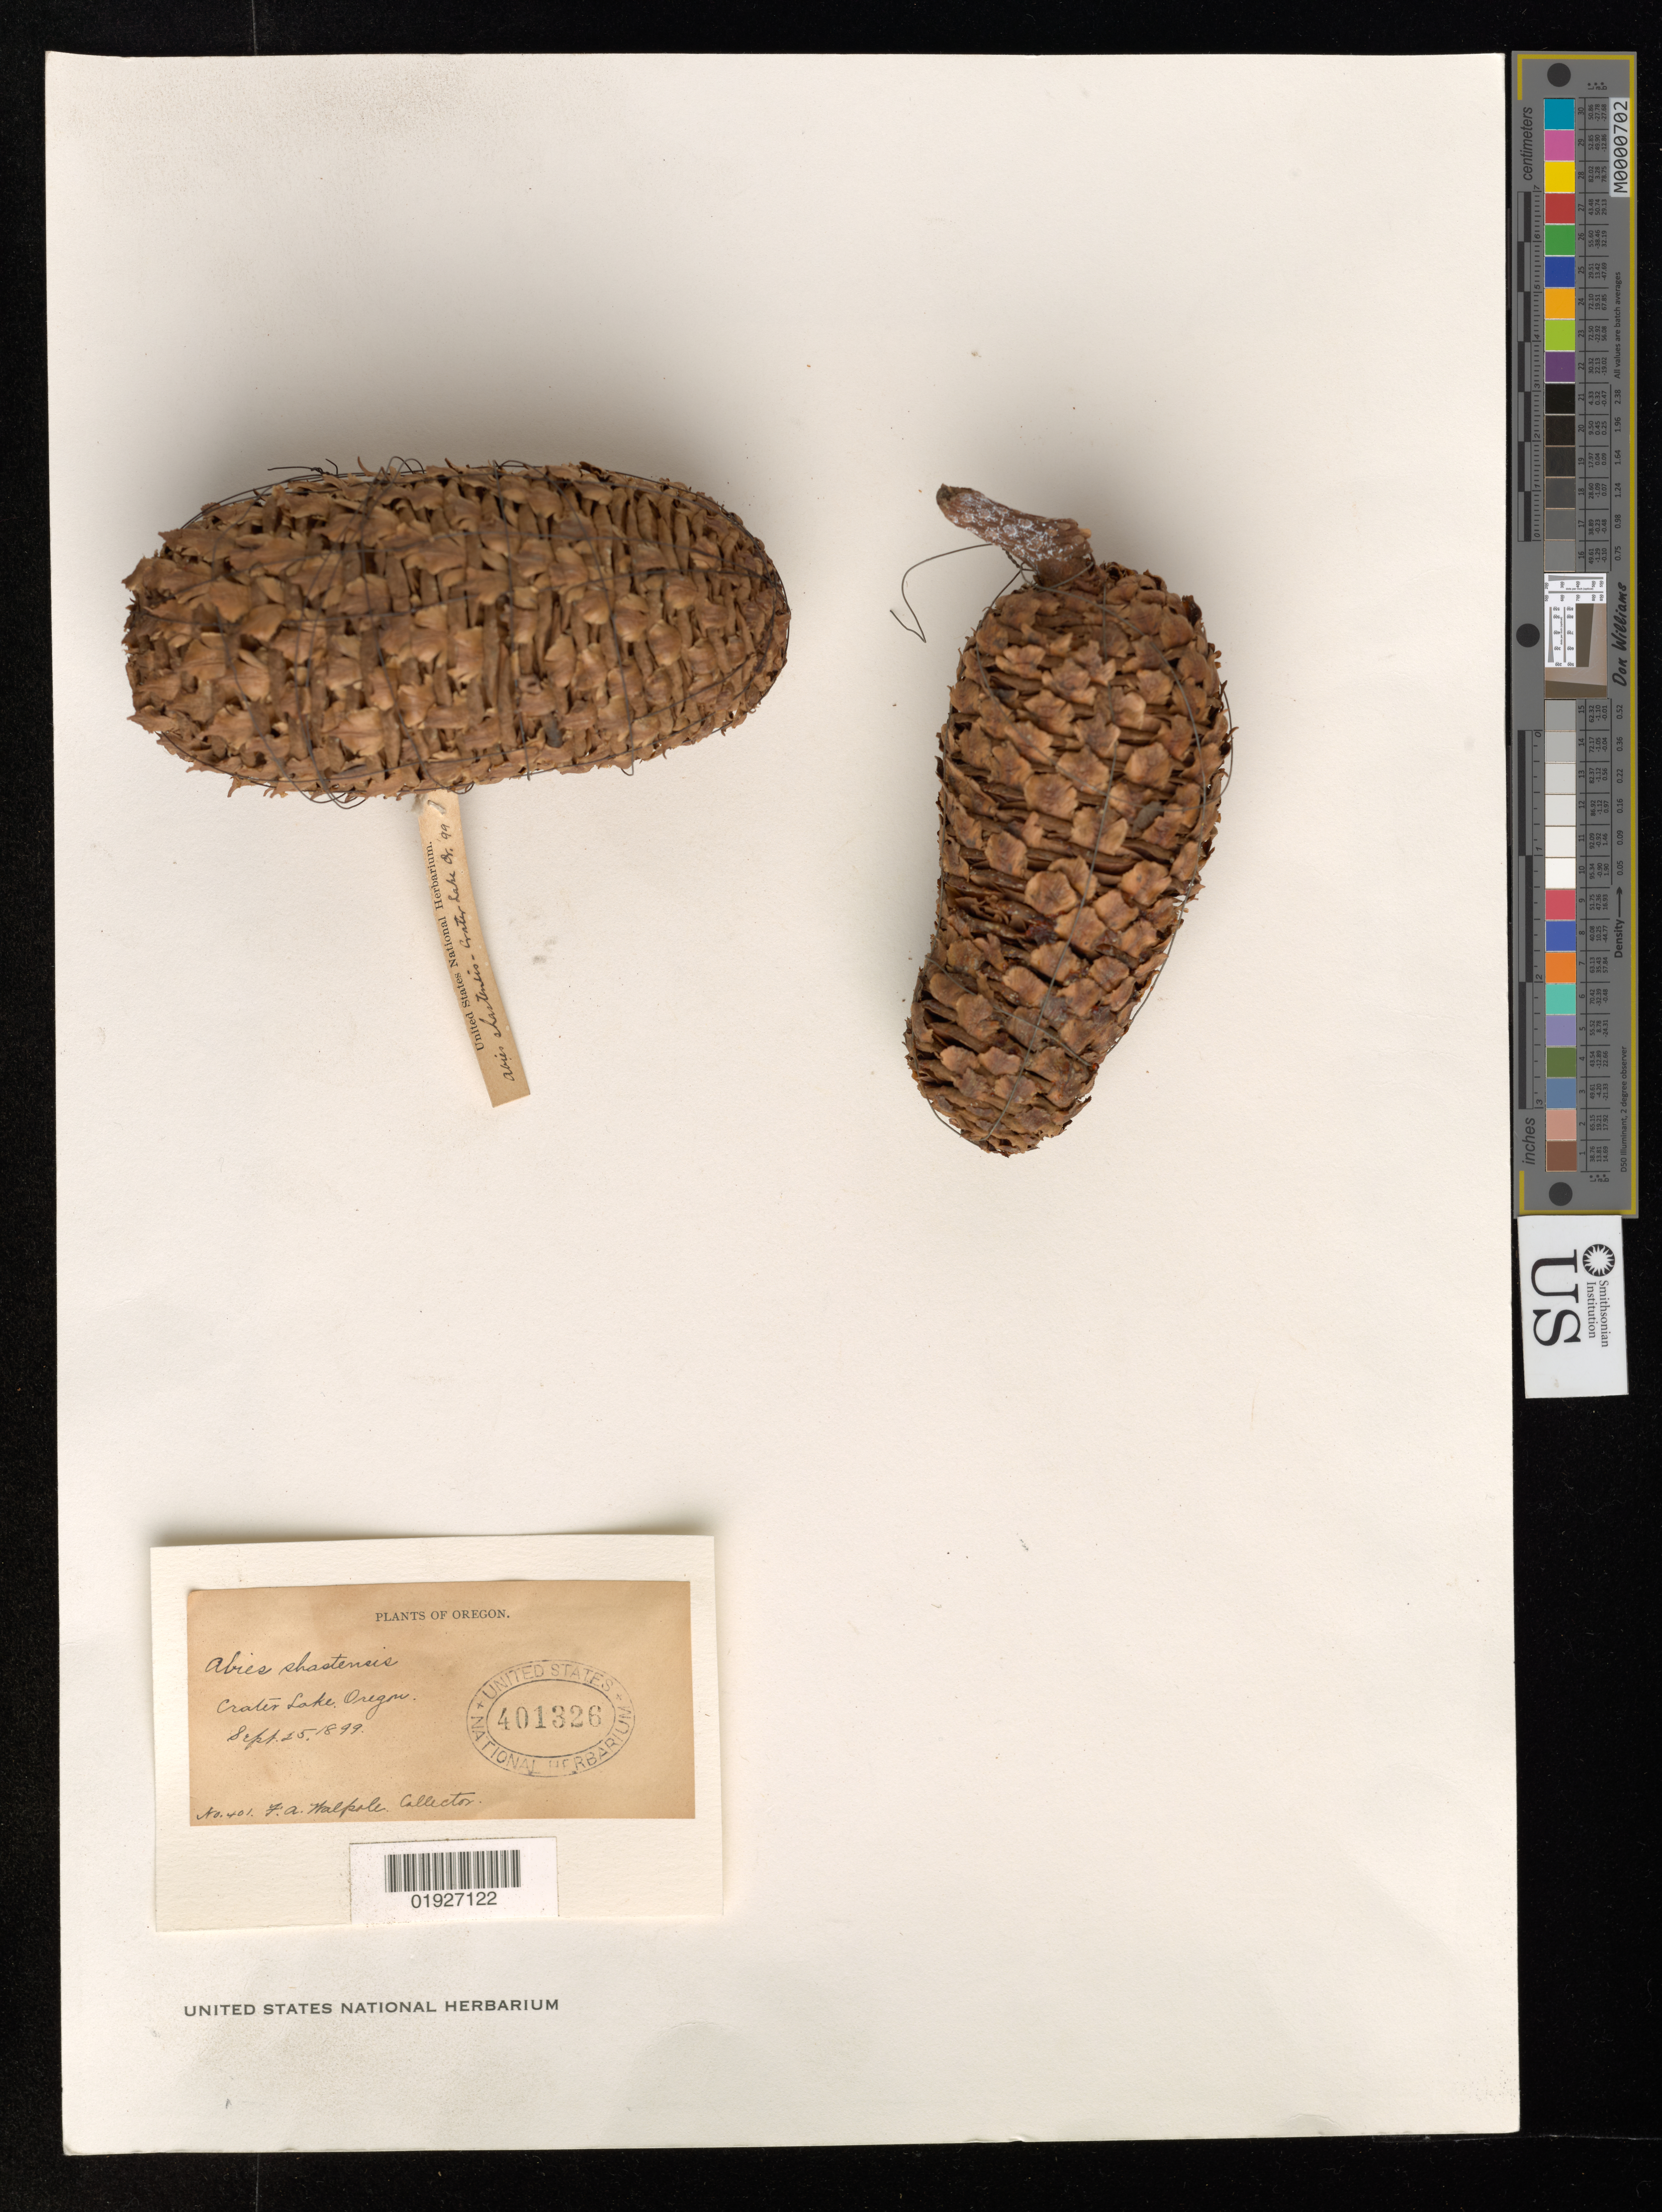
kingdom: Plantae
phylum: Tracheophyta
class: Pinopsida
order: Pinales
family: Pinaceae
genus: Abies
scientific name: Abies magnifica var. shastensis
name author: Lemmon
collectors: F. Walpole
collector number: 401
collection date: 1899-09-25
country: United States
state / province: Oregon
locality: Crater Lake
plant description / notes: USNH 401326